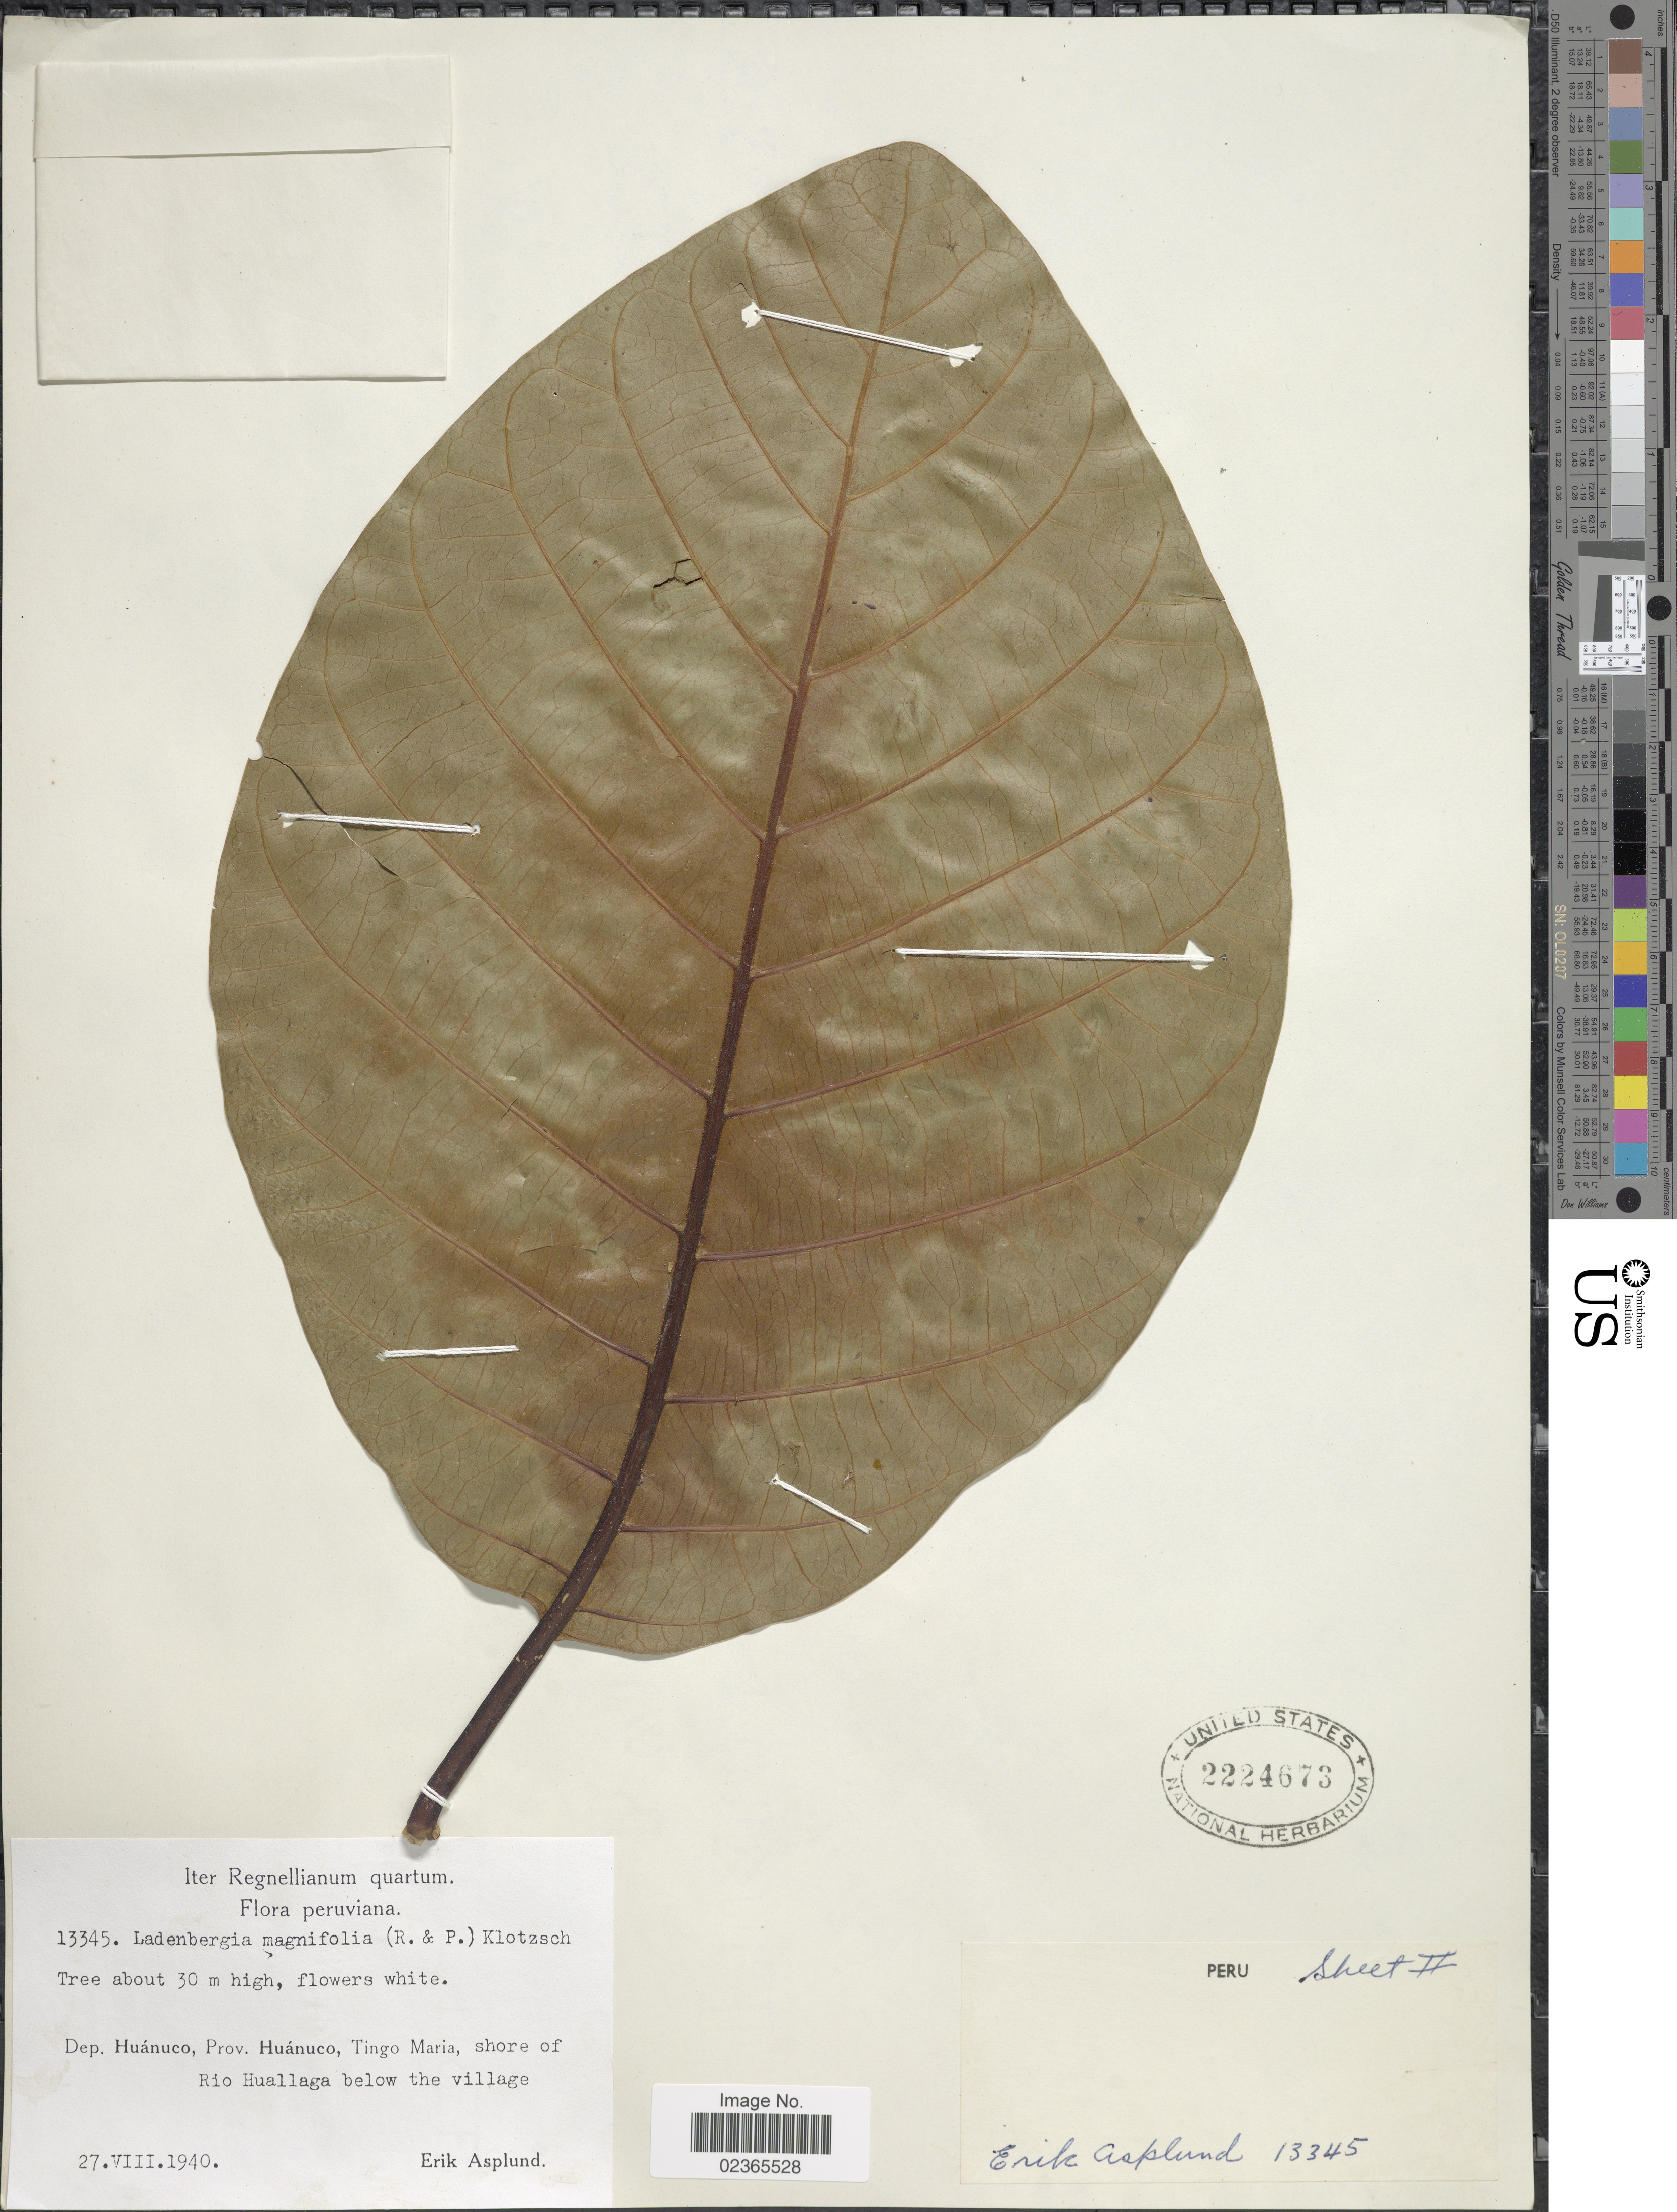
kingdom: Plantae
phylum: Tracheophyta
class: Magnoliopsida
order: Gentianales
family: Rubiaceae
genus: Ladenbergia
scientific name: Ladenbergia oblongifolia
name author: (Mutis) L. Andersson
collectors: E. Asplund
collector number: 13345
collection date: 1940-08-27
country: Peru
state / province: Huánuco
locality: Prov. Huanuco, Tingo Maria, shore of Rio Huallaga below the village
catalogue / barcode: US 2224673